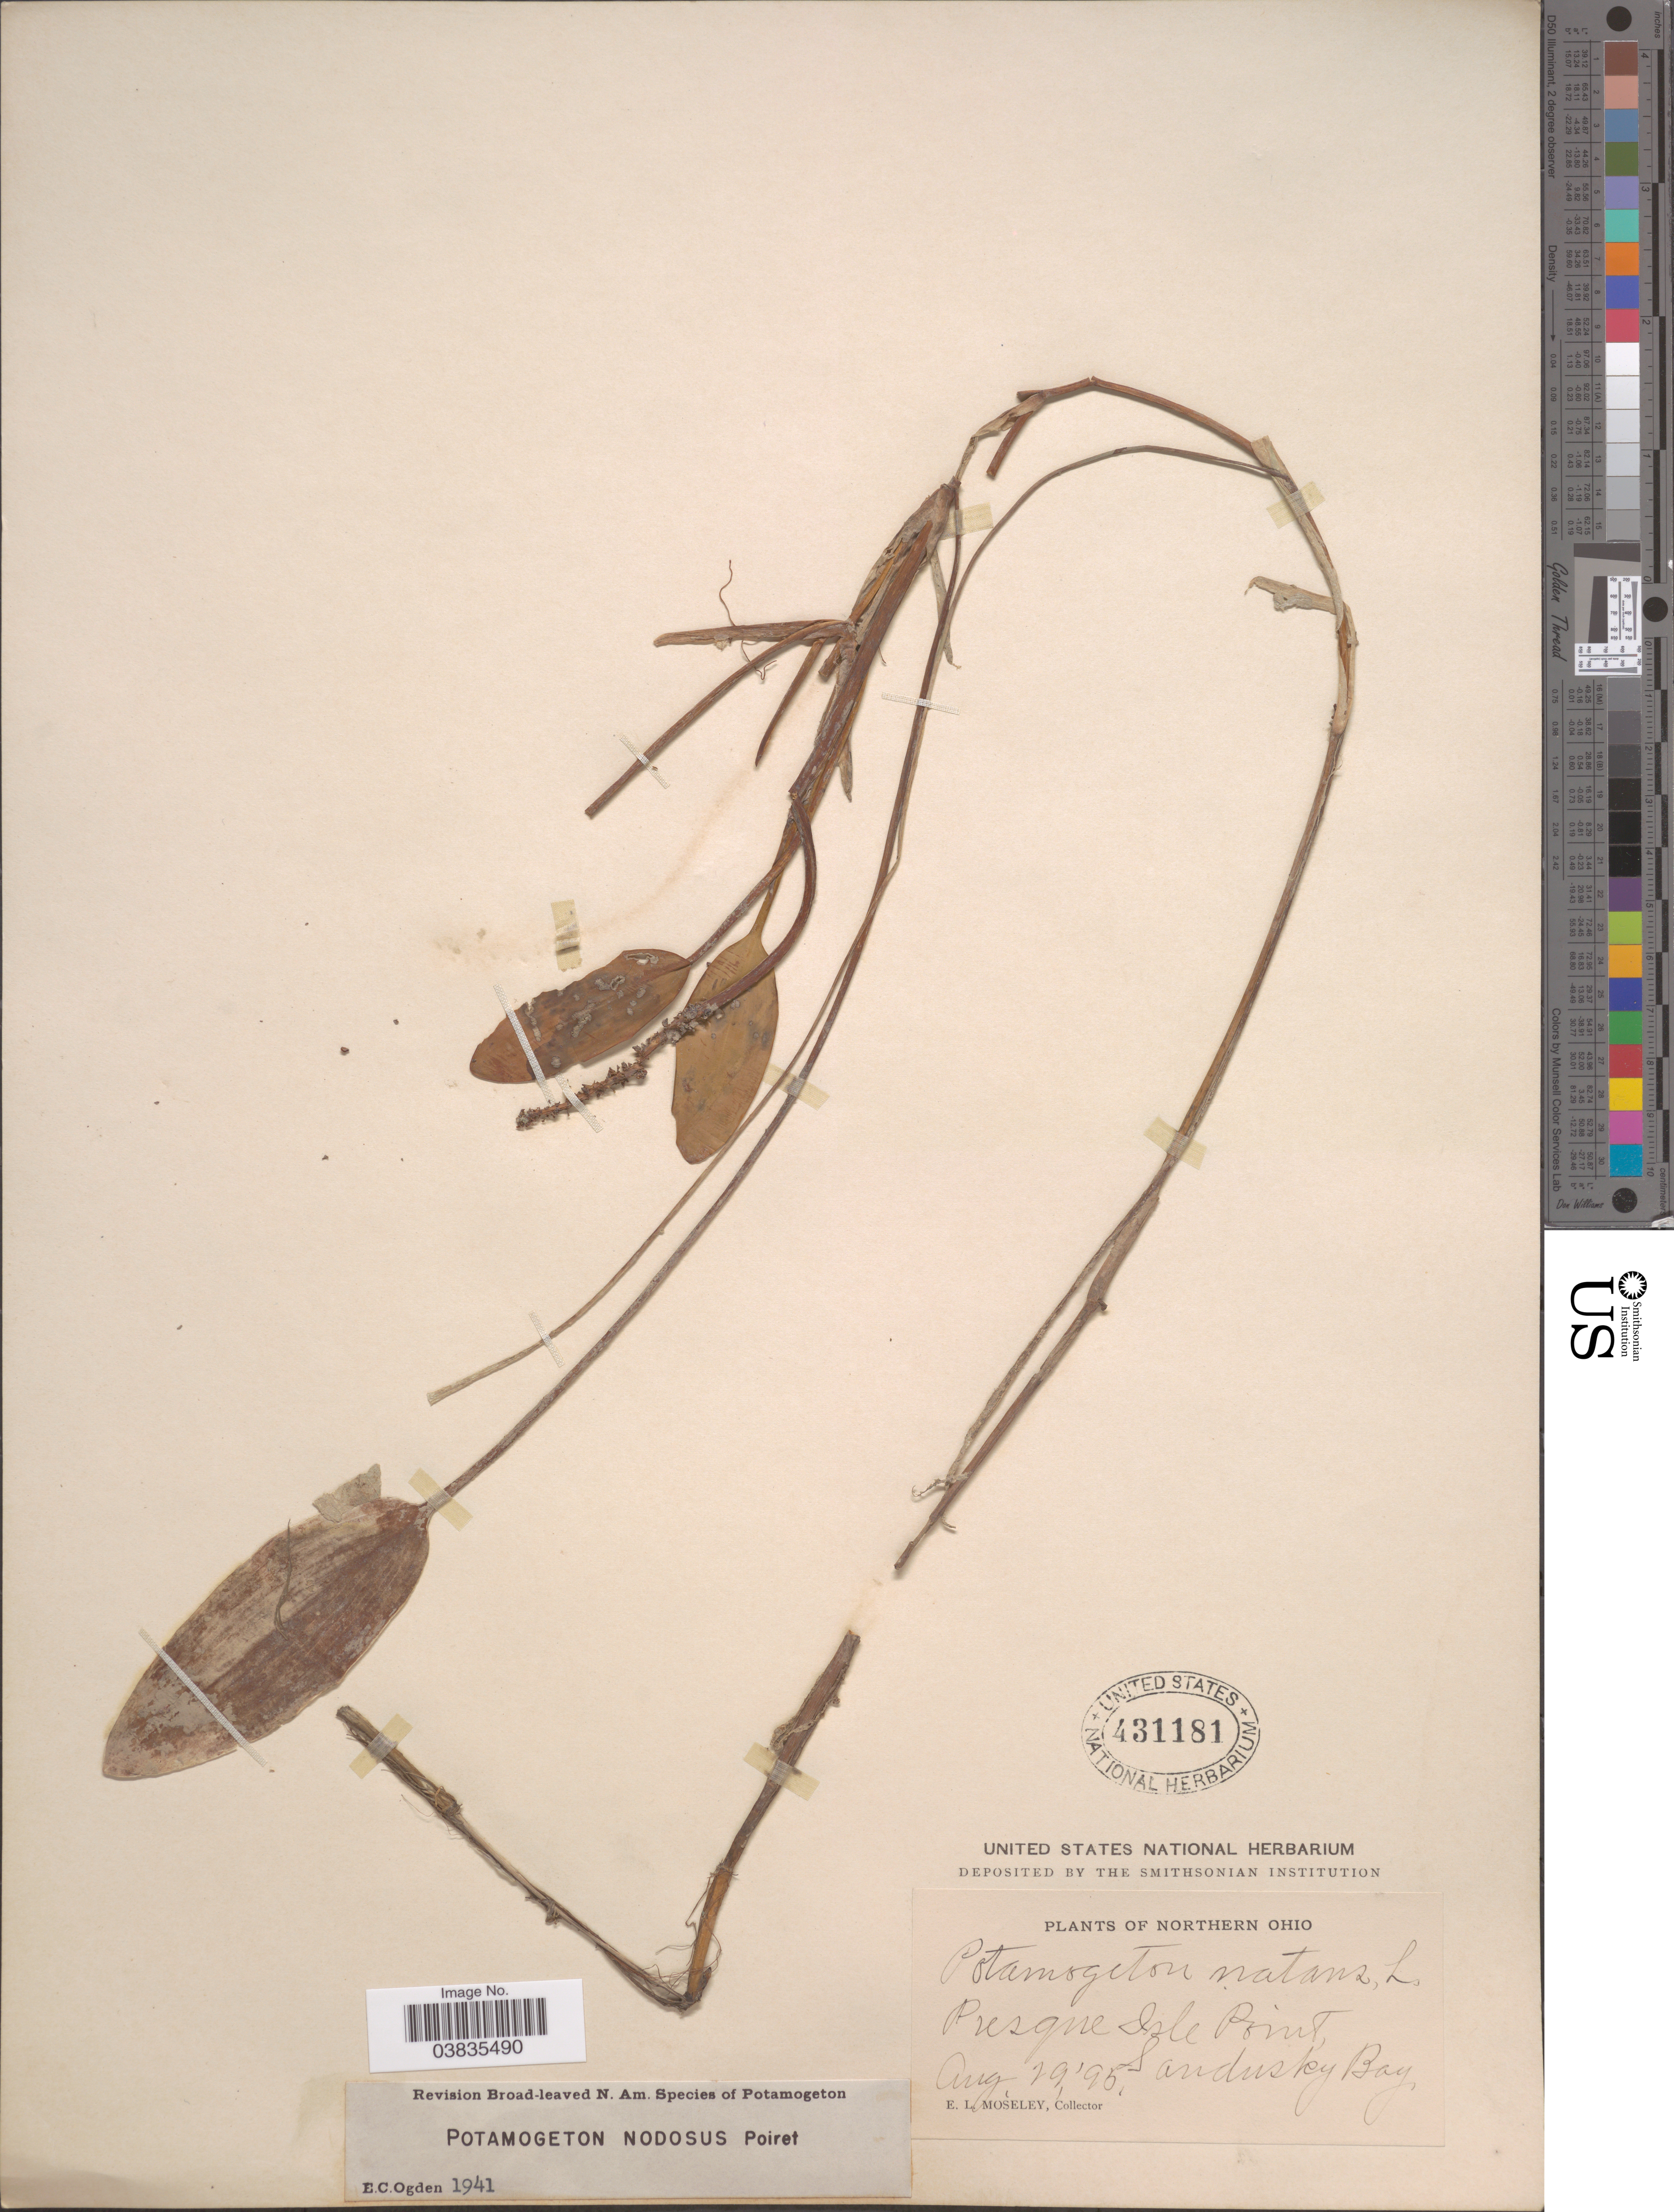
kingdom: Plantae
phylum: Tracheophyta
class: Liliopsida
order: Alismatales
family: Potamogetonaceae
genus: Potamogeton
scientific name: Potamogeton nodosus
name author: Poir.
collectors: E. Moseley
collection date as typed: Transcribed d/m/y: 29/8/95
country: United States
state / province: Ohio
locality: Northern Ohio. Presque Isle Point, Sandusky Bay.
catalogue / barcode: US 431181